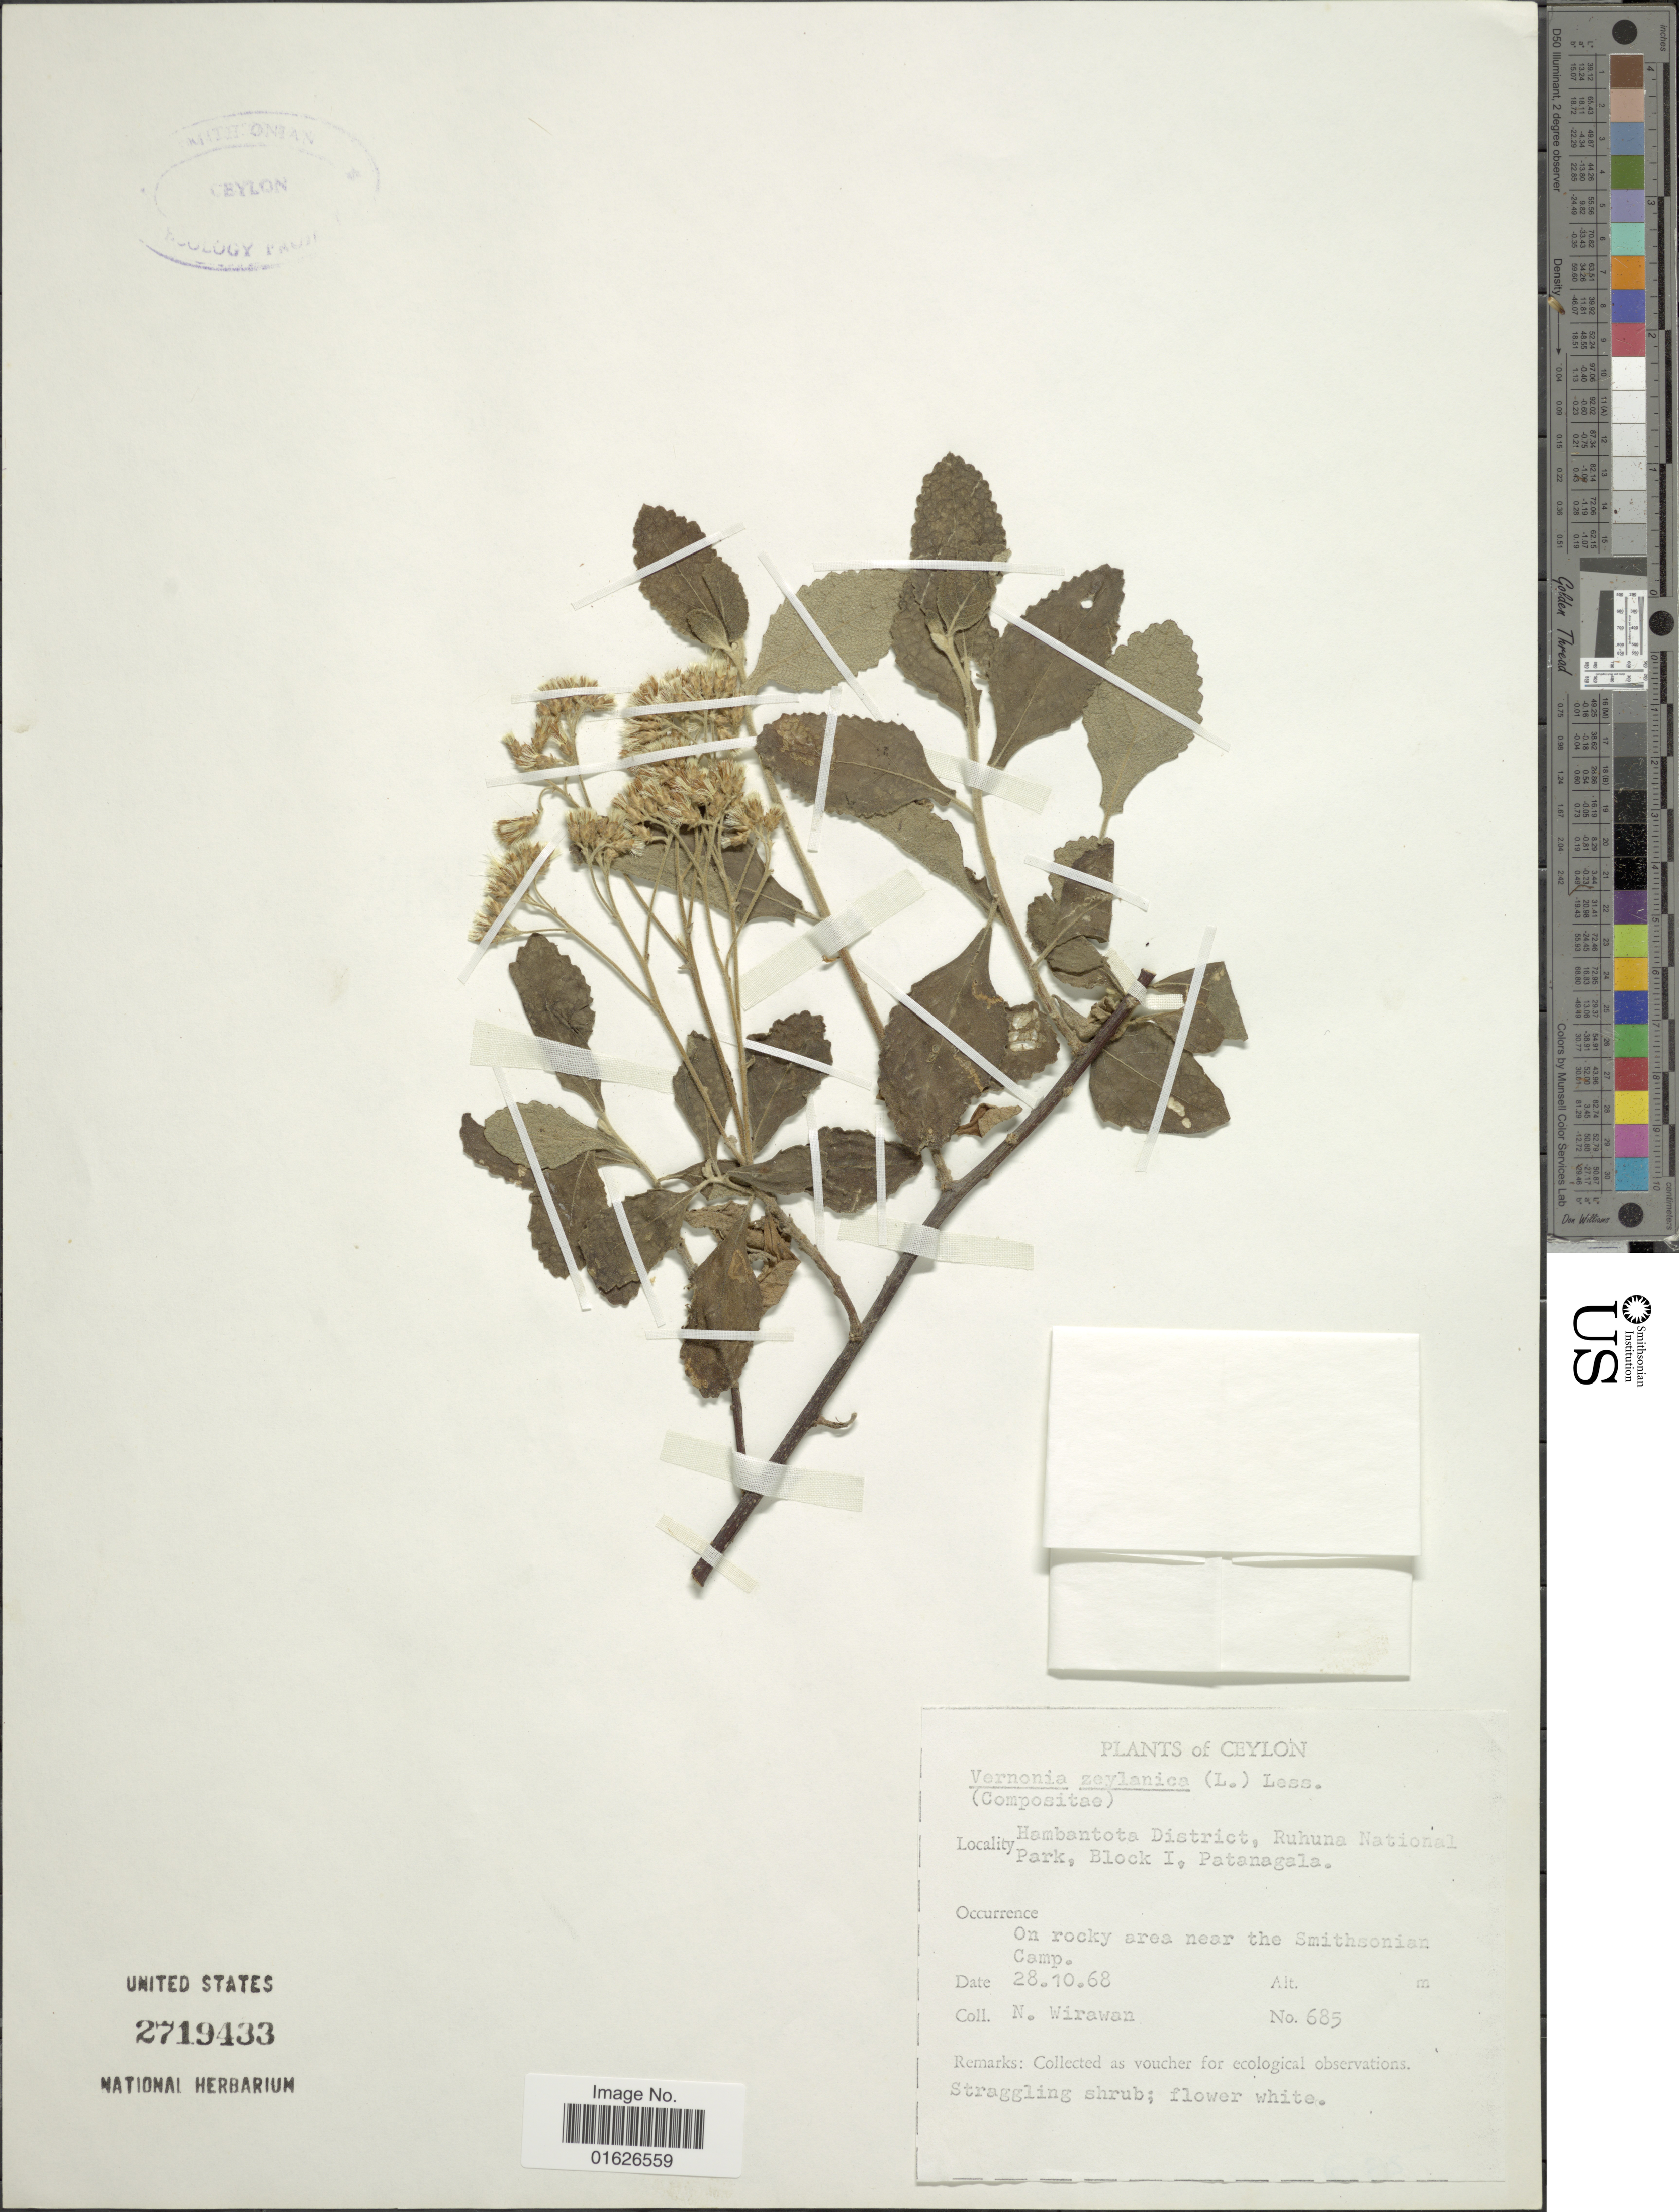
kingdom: Plantae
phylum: Tracheophyta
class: Magnoliopsida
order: Asterales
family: Asteraceae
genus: Jeffreycia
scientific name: Jeffreycia zeylanica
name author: (L.) H. Rob.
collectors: N. Wirawan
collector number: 685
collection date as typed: Transcribed d/m/y: 28/10/68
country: Sri Lanka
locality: Ceylon, Hambantota District, Ruhuna National Park, Block 1, Patanagala, on Rocky are near the Smithsonian Camp.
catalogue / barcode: US 2719433